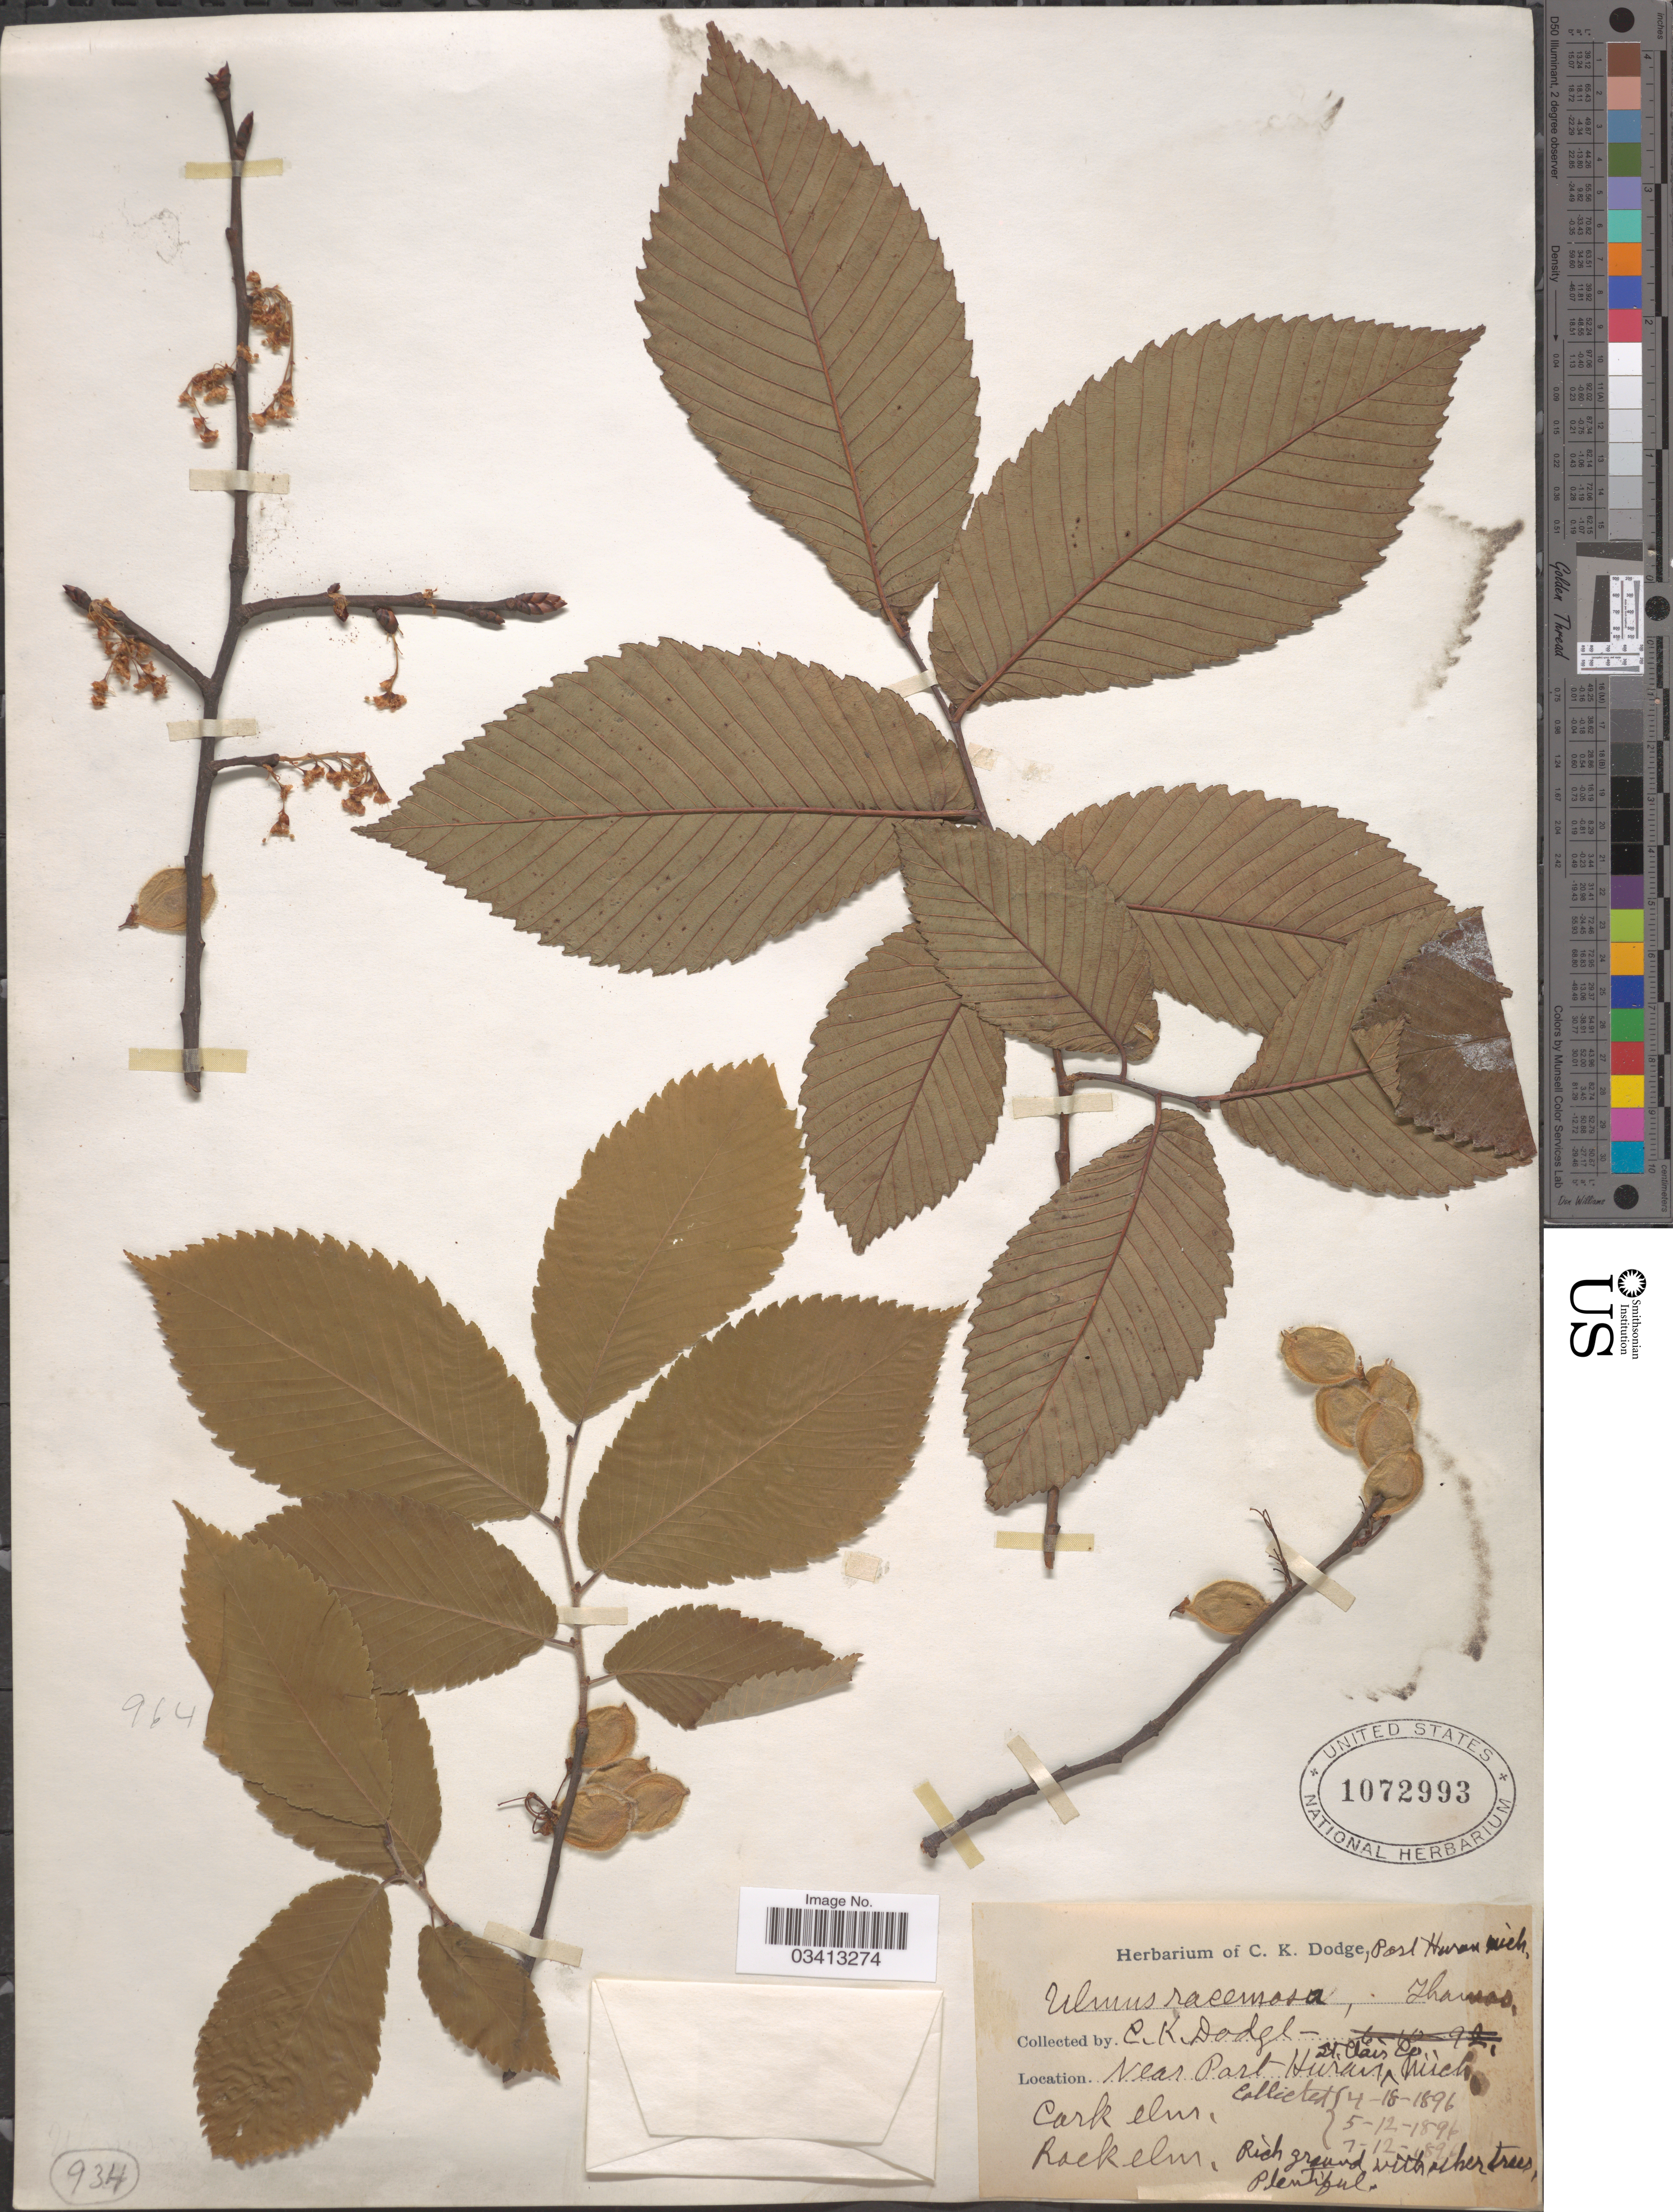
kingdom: Plantae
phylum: Tracheophyta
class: Magnoliopsida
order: Rosales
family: Ulmaceae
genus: Ulmus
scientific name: Ulmus thomasii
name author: Sarg.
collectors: C. Dodge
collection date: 1896-04-18/1896-07-12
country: United States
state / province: Michigan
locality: Near Port Huron. St. Clair Co. Cork elm. Rock elm.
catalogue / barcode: US 1072993